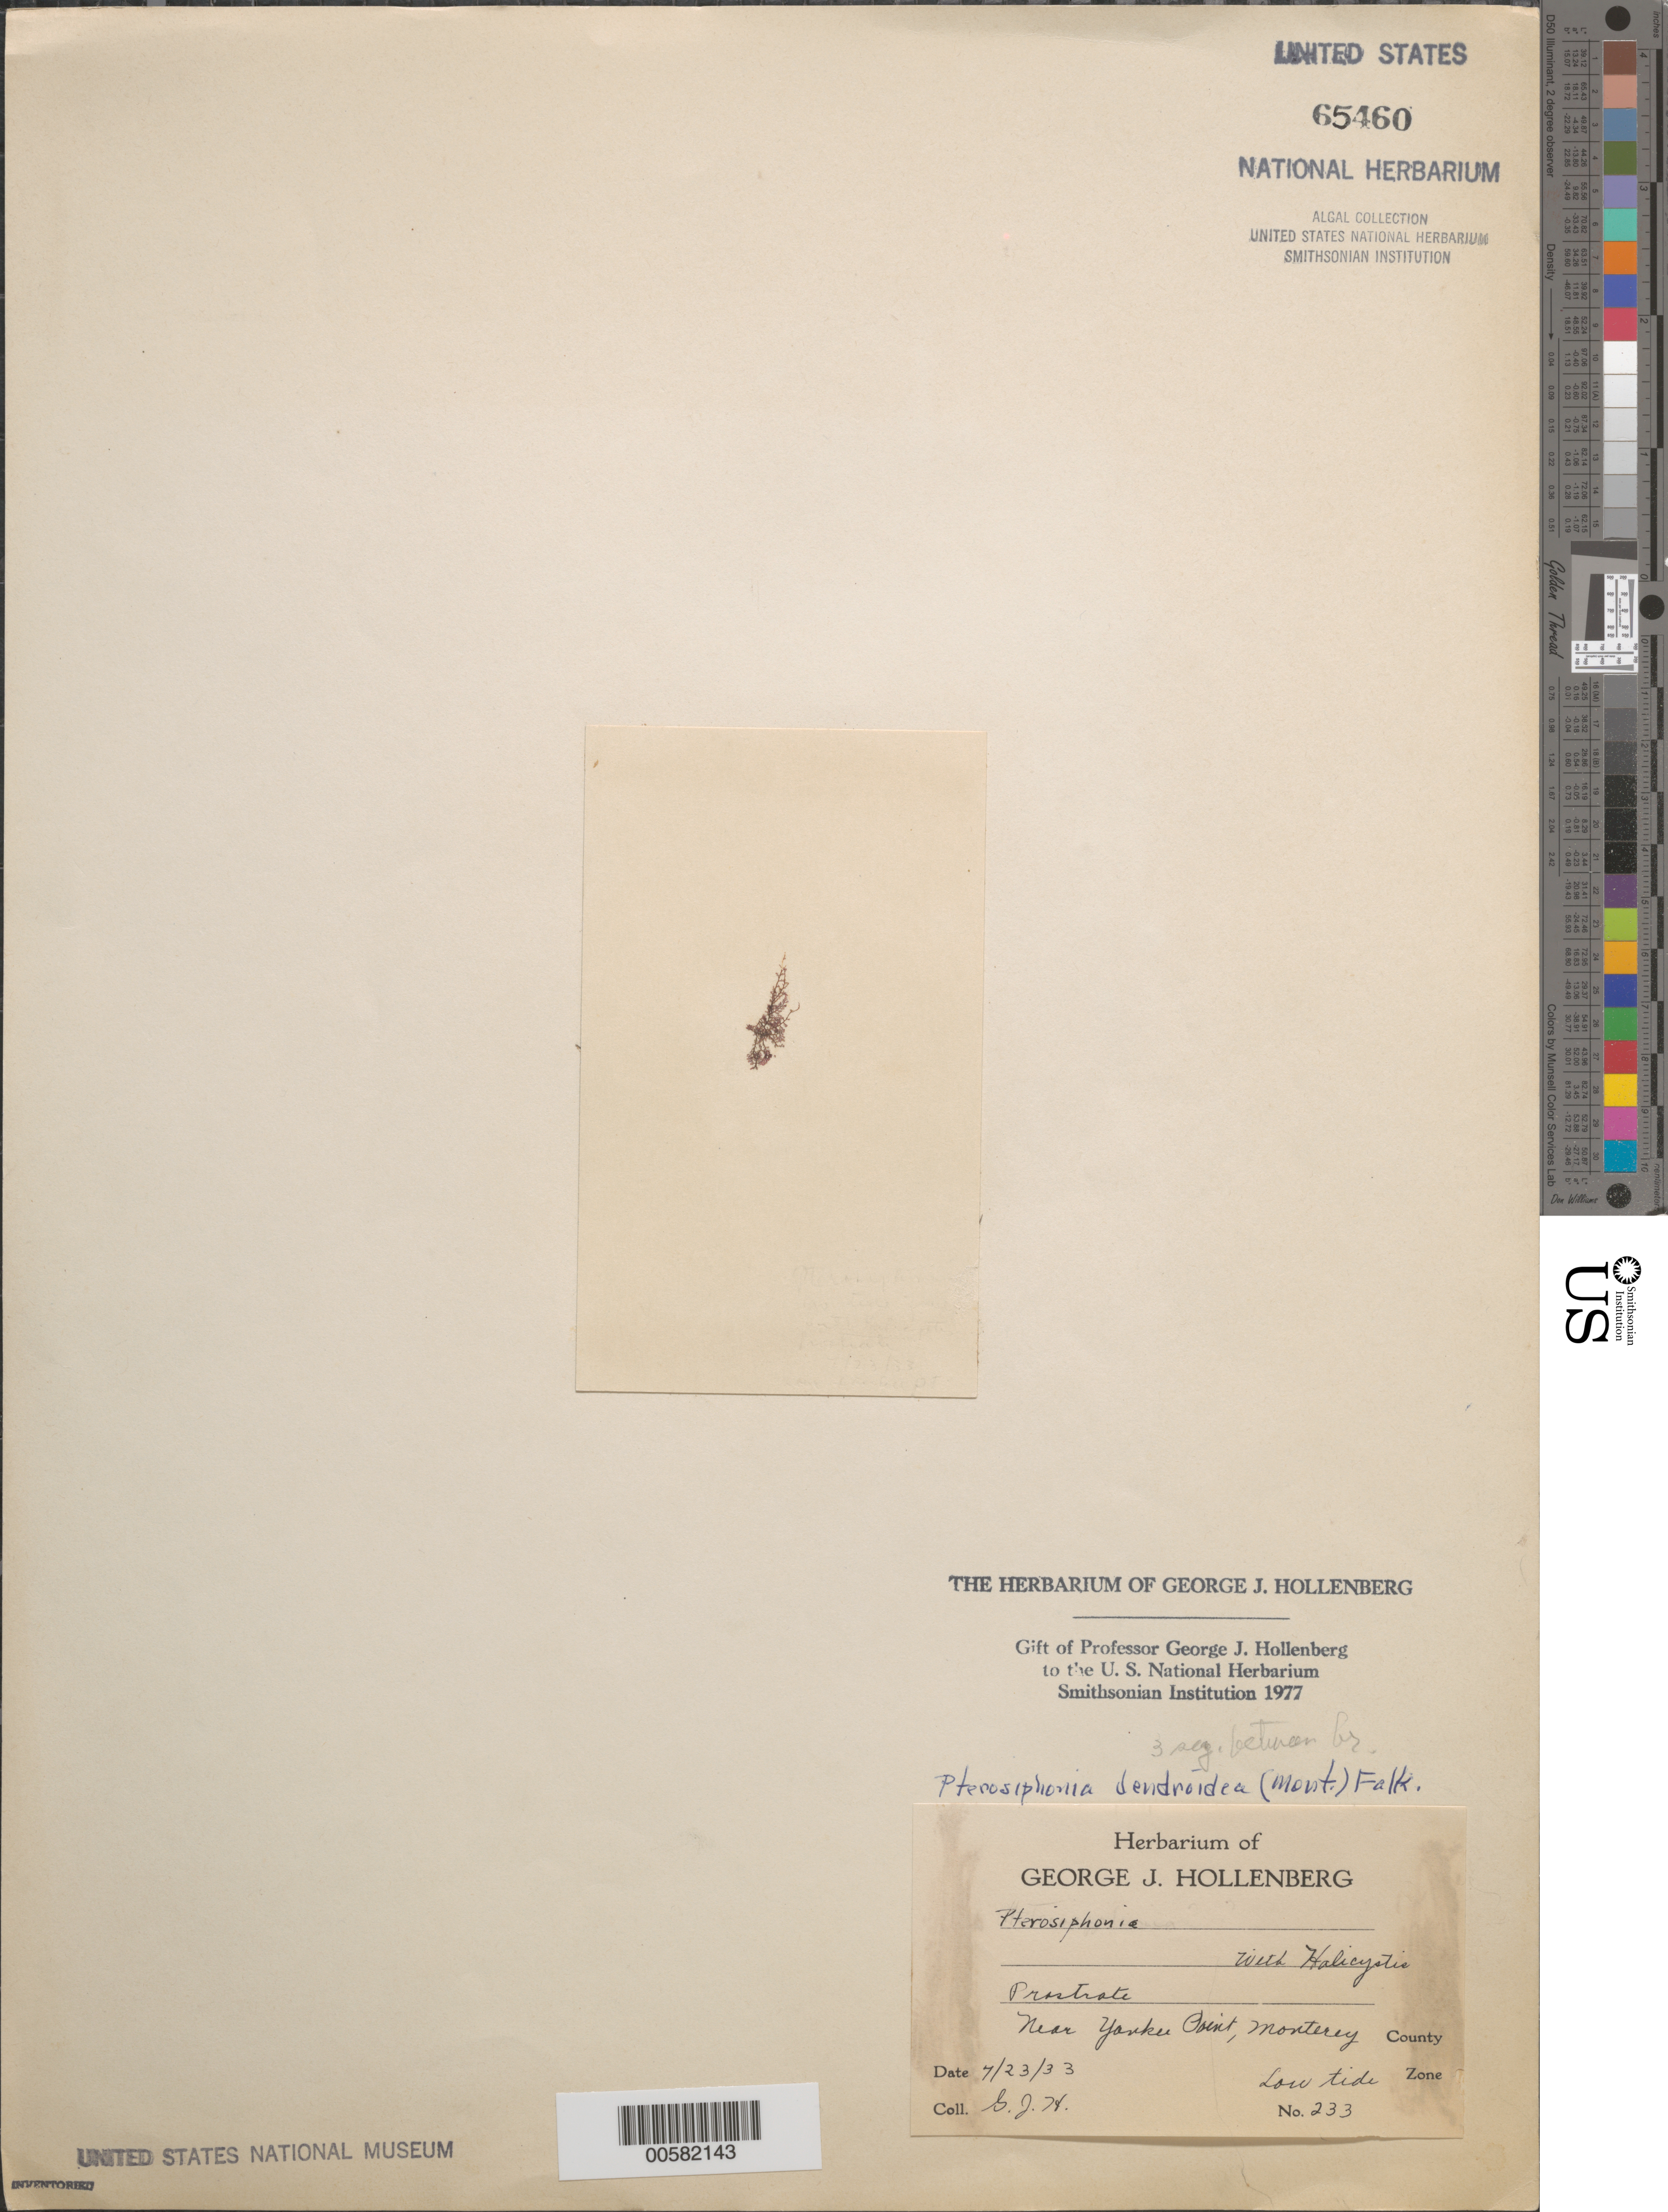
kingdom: Plantae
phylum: Rhodophyta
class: Florideophyceae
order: Ceramiales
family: Rhodomelaceae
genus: Symphyocladiella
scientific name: Symphyocladiella dendroidea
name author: (Montagne) Bustamante et al.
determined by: Algae name updating Project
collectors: G. Hollenberg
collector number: GJH 233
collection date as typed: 23 Jul 1933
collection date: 1933-07-23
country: United States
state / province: California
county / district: Monterey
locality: Near Yankee Point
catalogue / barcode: US 65460